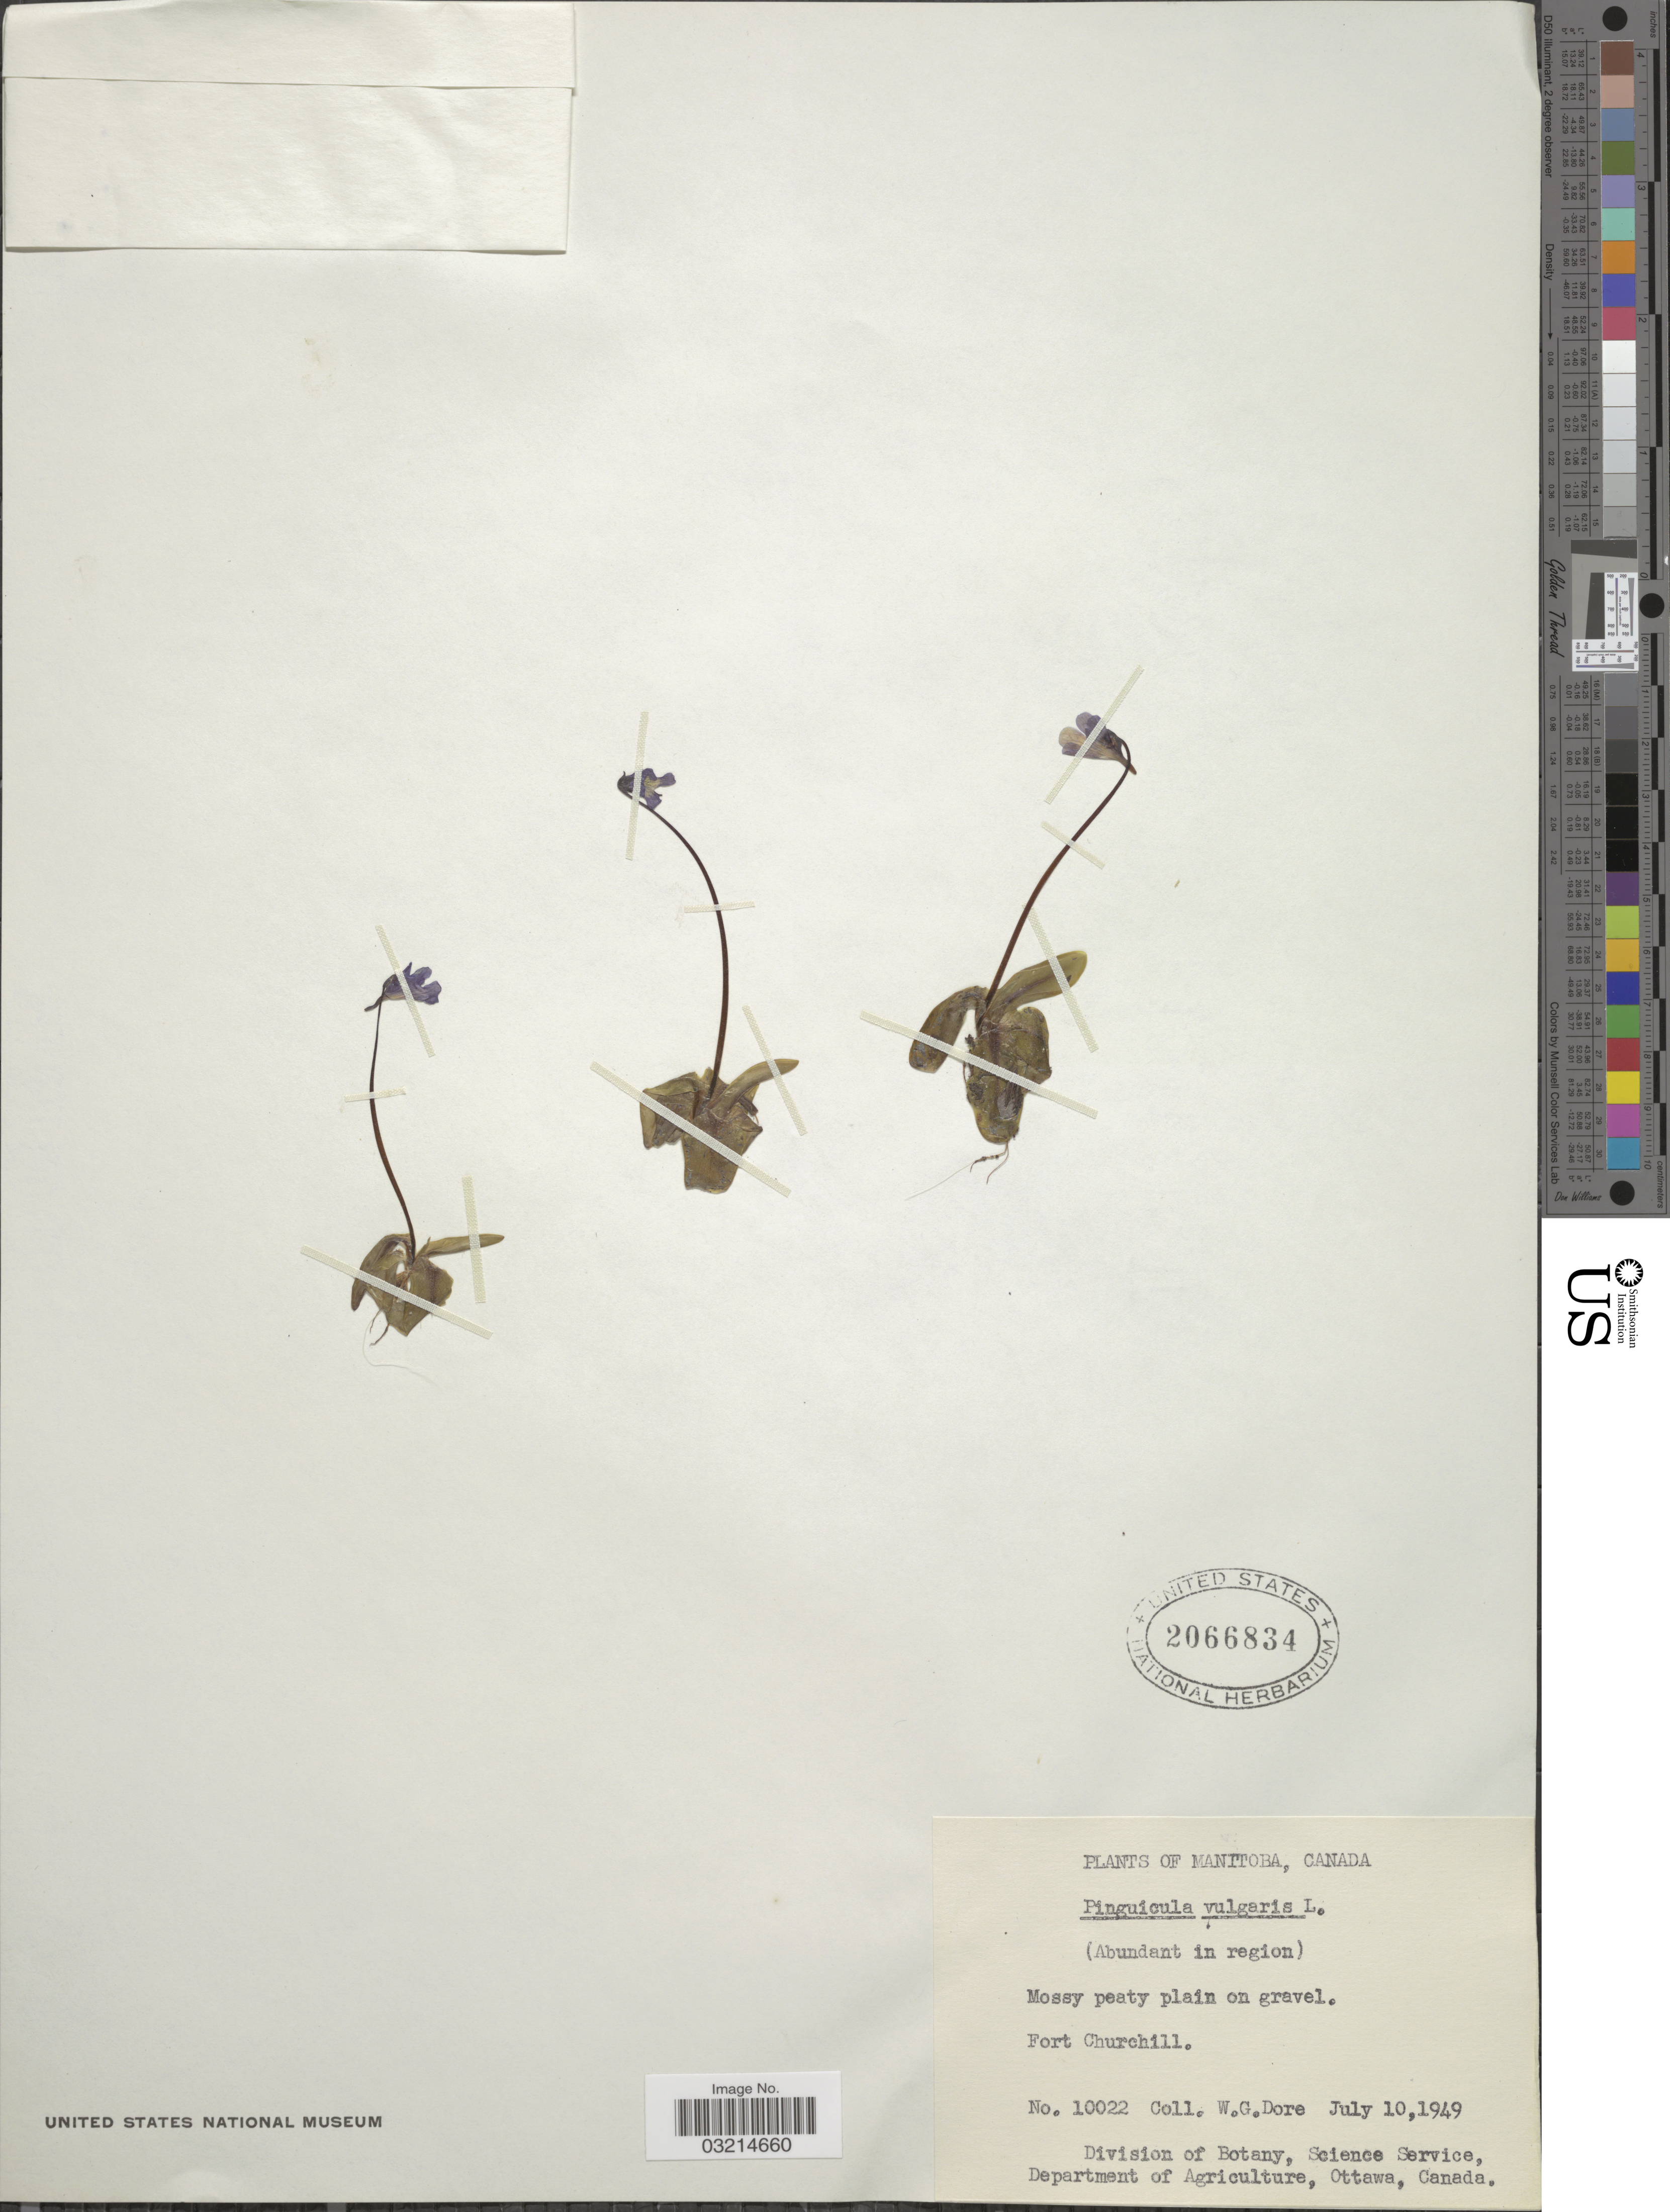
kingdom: Plantae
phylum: Tracheophyta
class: Magnoliopsida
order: Lamiales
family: Lentibulariaceae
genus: Pinguicula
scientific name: Pinguicula vulgaris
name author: L.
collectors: W. Dore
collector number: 10022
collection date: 1949-07-10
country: Canada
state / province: Manitoba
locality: Fort Churchill.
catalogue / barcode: US 2066834